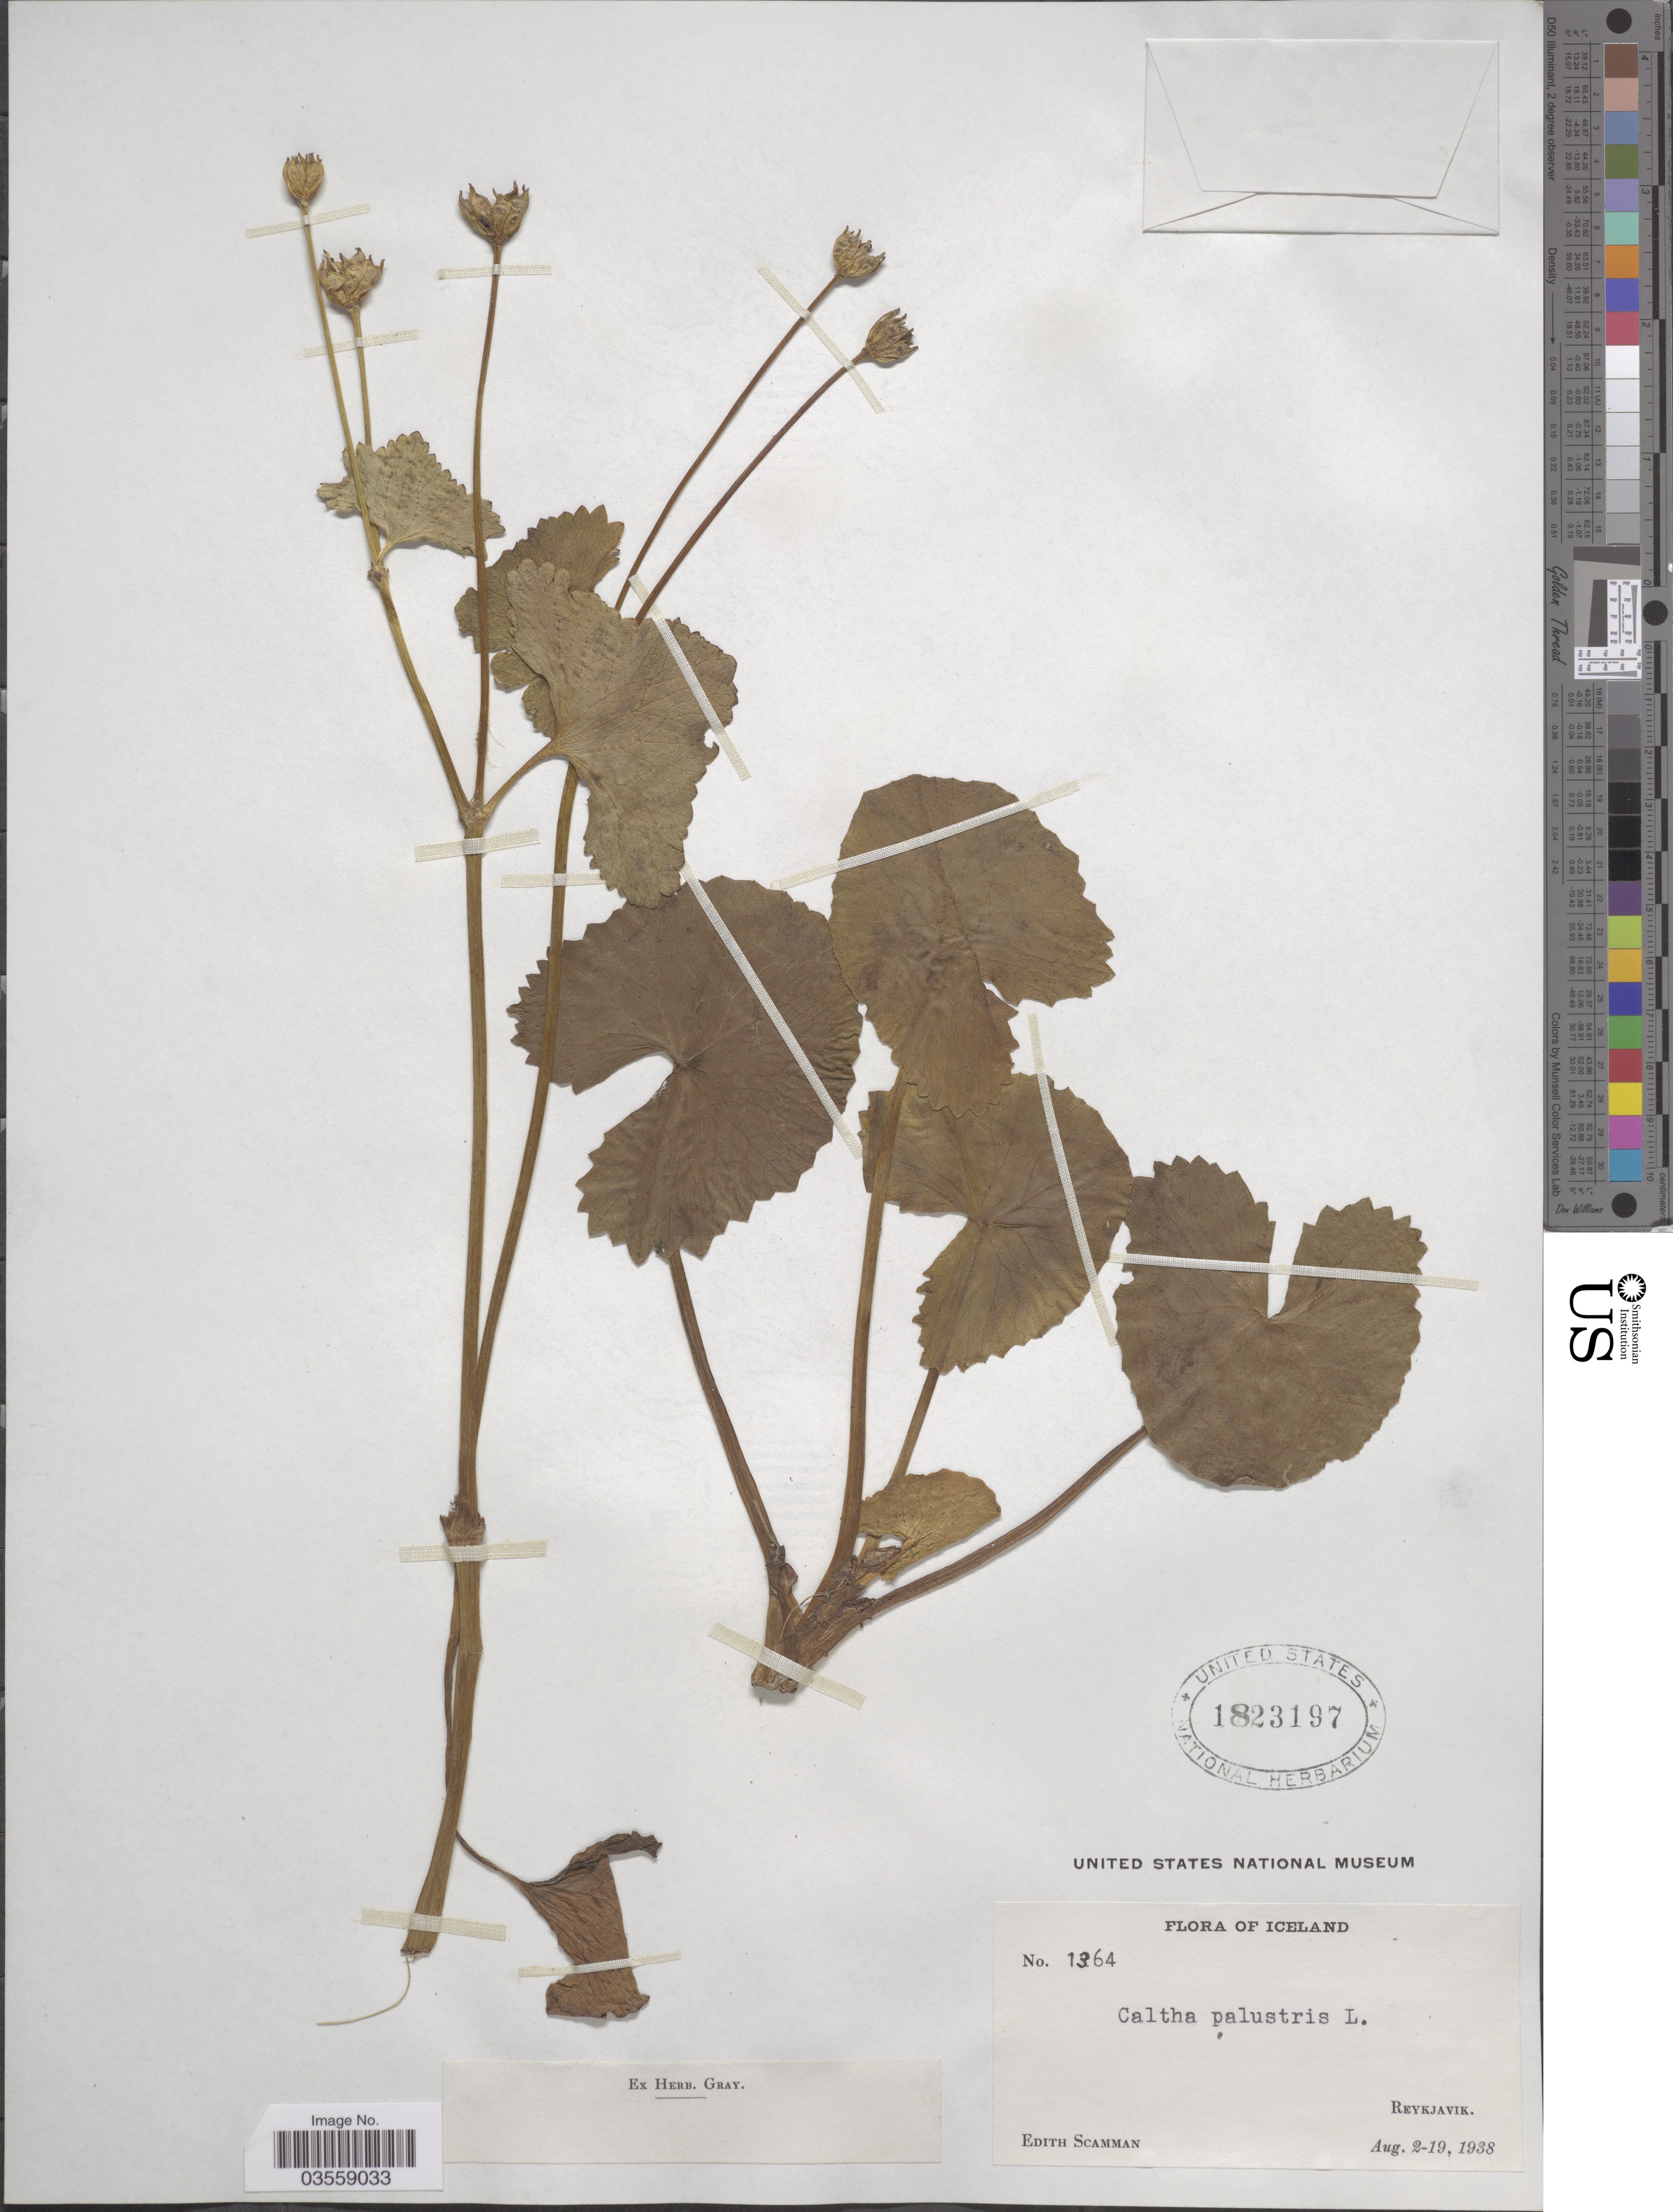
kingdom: Plantae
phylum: Tracheophyta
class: Magnoliopsida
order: Ranunculales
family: Ranunculaceae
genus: Caltha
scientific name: Caltha palustris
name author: L.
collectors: E. Scamman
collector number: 1364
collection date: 1938-08-02/1938-08-19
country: Iceland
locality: Reykjavik.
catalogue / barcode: US 1823197